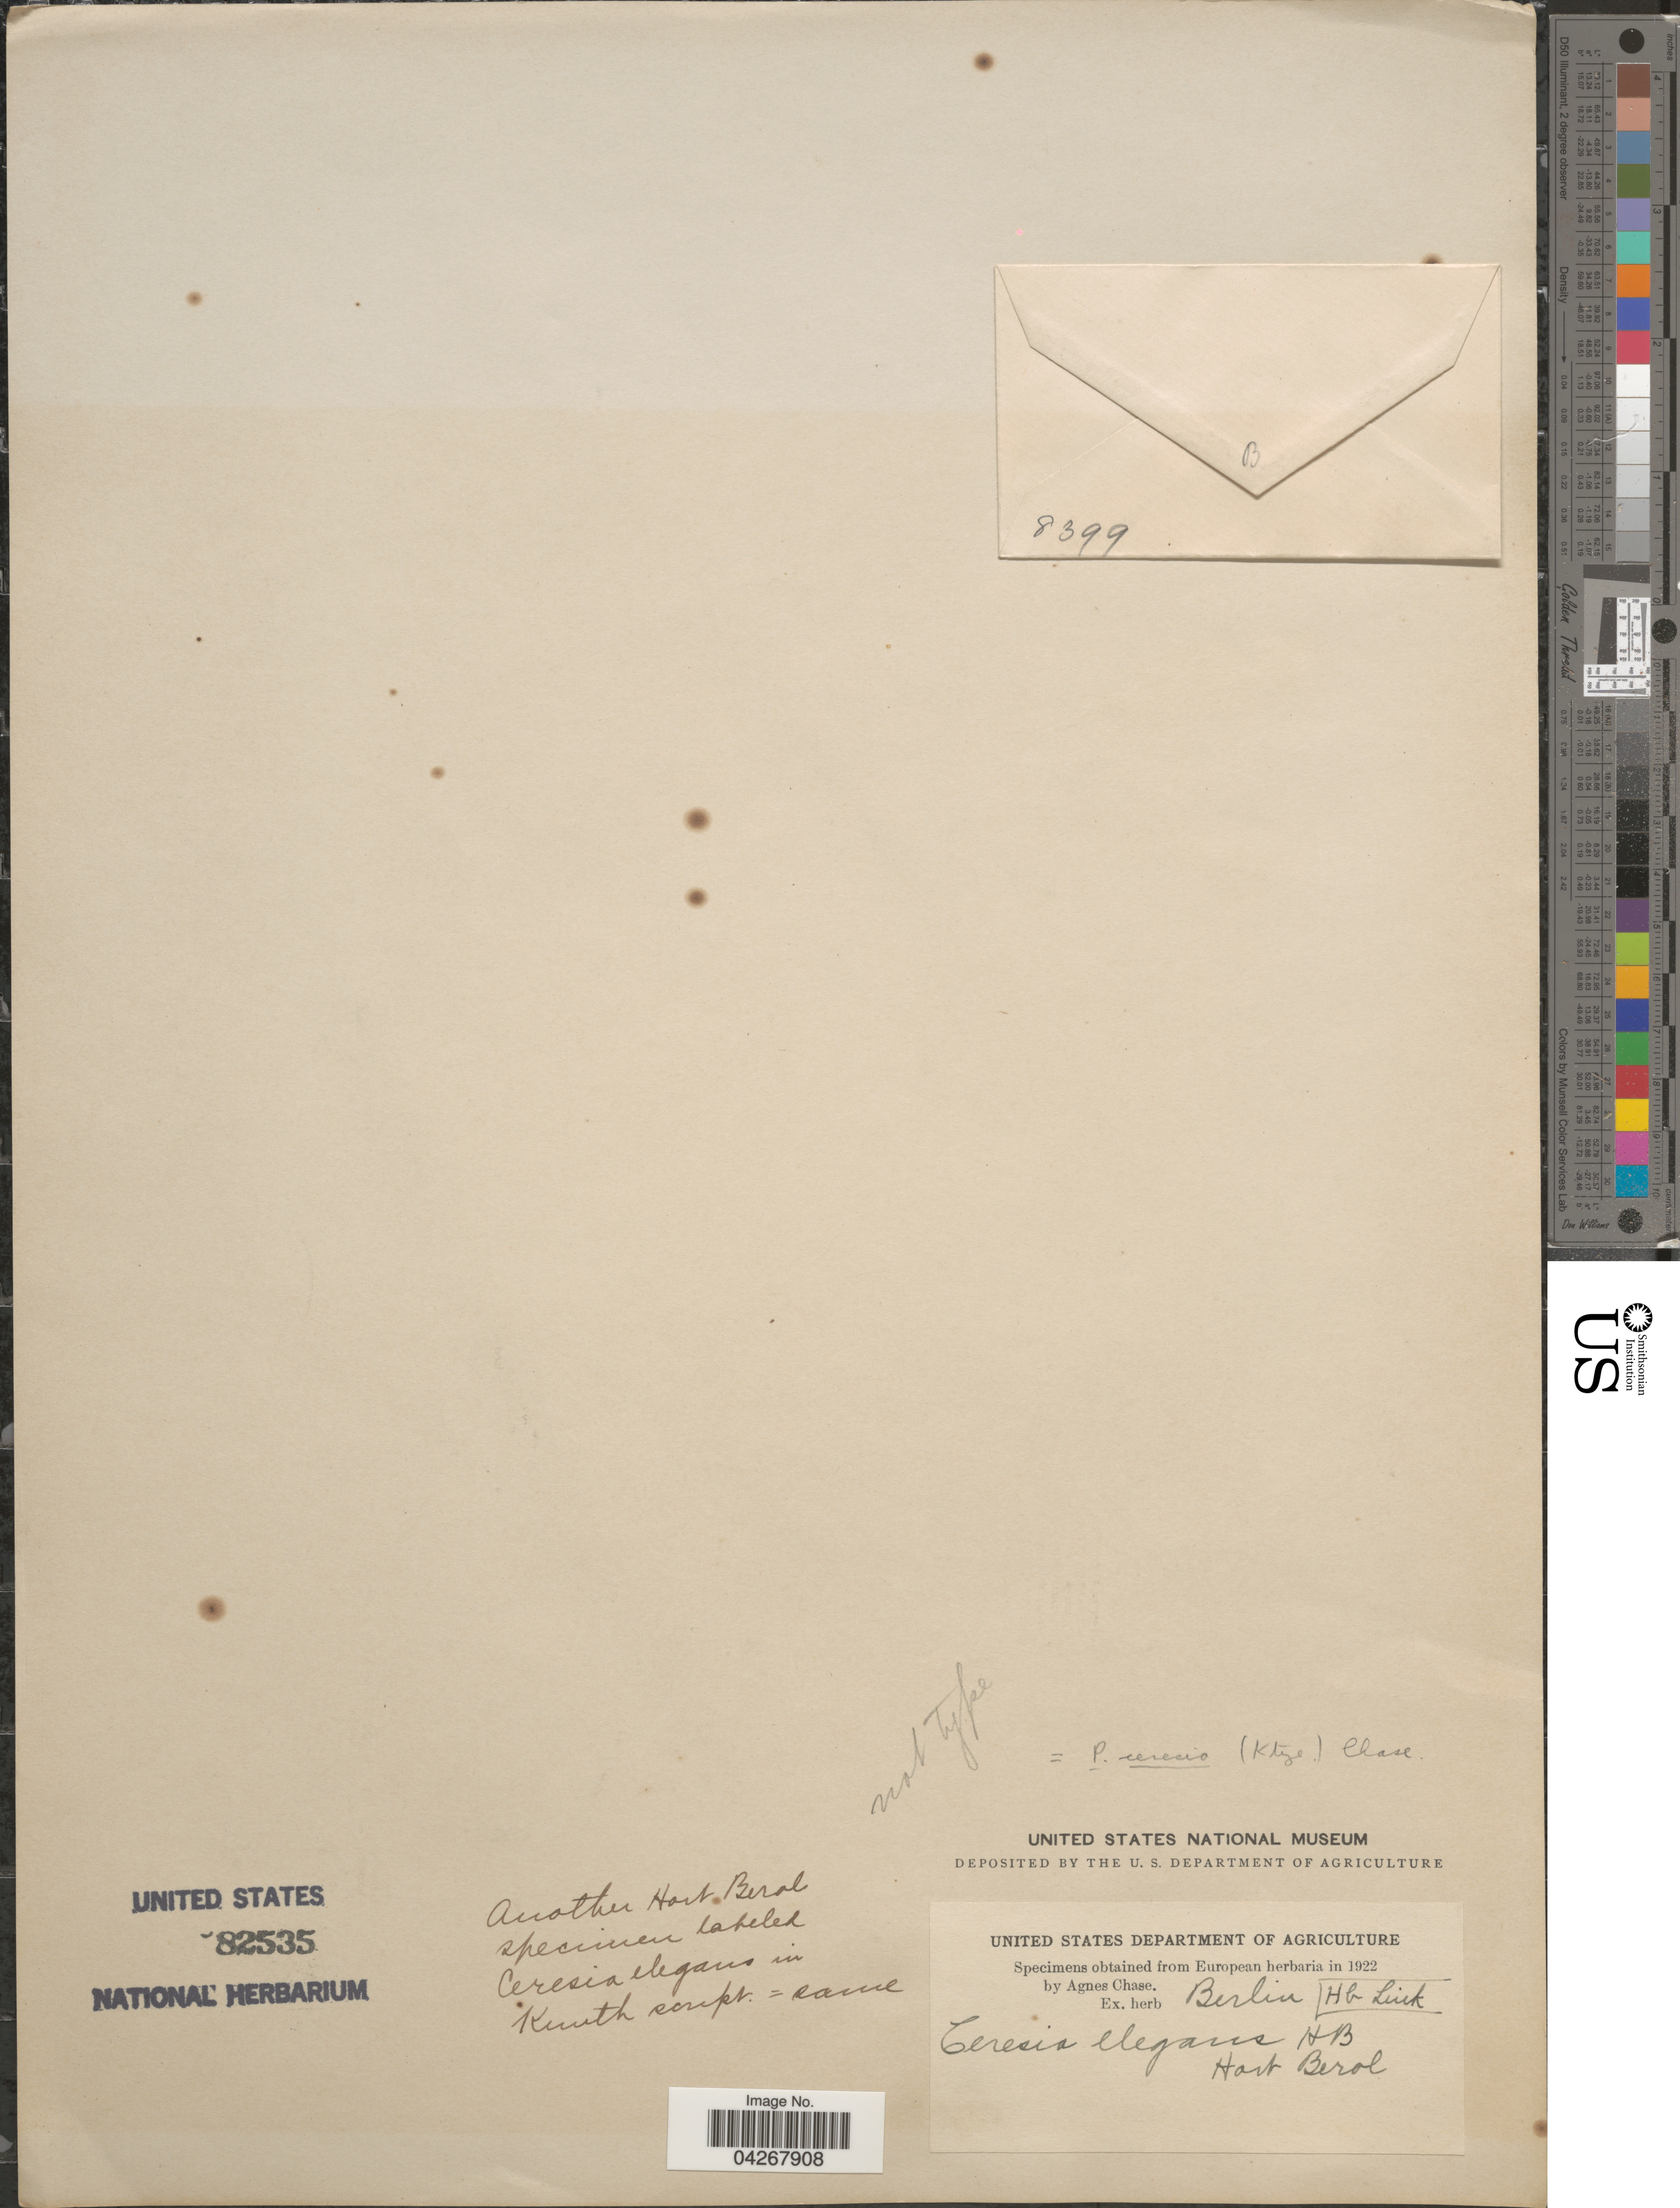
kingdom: Plantae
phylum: Tracheophyta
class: Liliopsida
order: Poales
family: Poaceae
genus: Paspalum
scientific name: Paspalum ceresia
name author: (Kuntze) Chase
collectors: ex herb. Link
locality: Hort Berol.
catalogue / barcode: US 82535